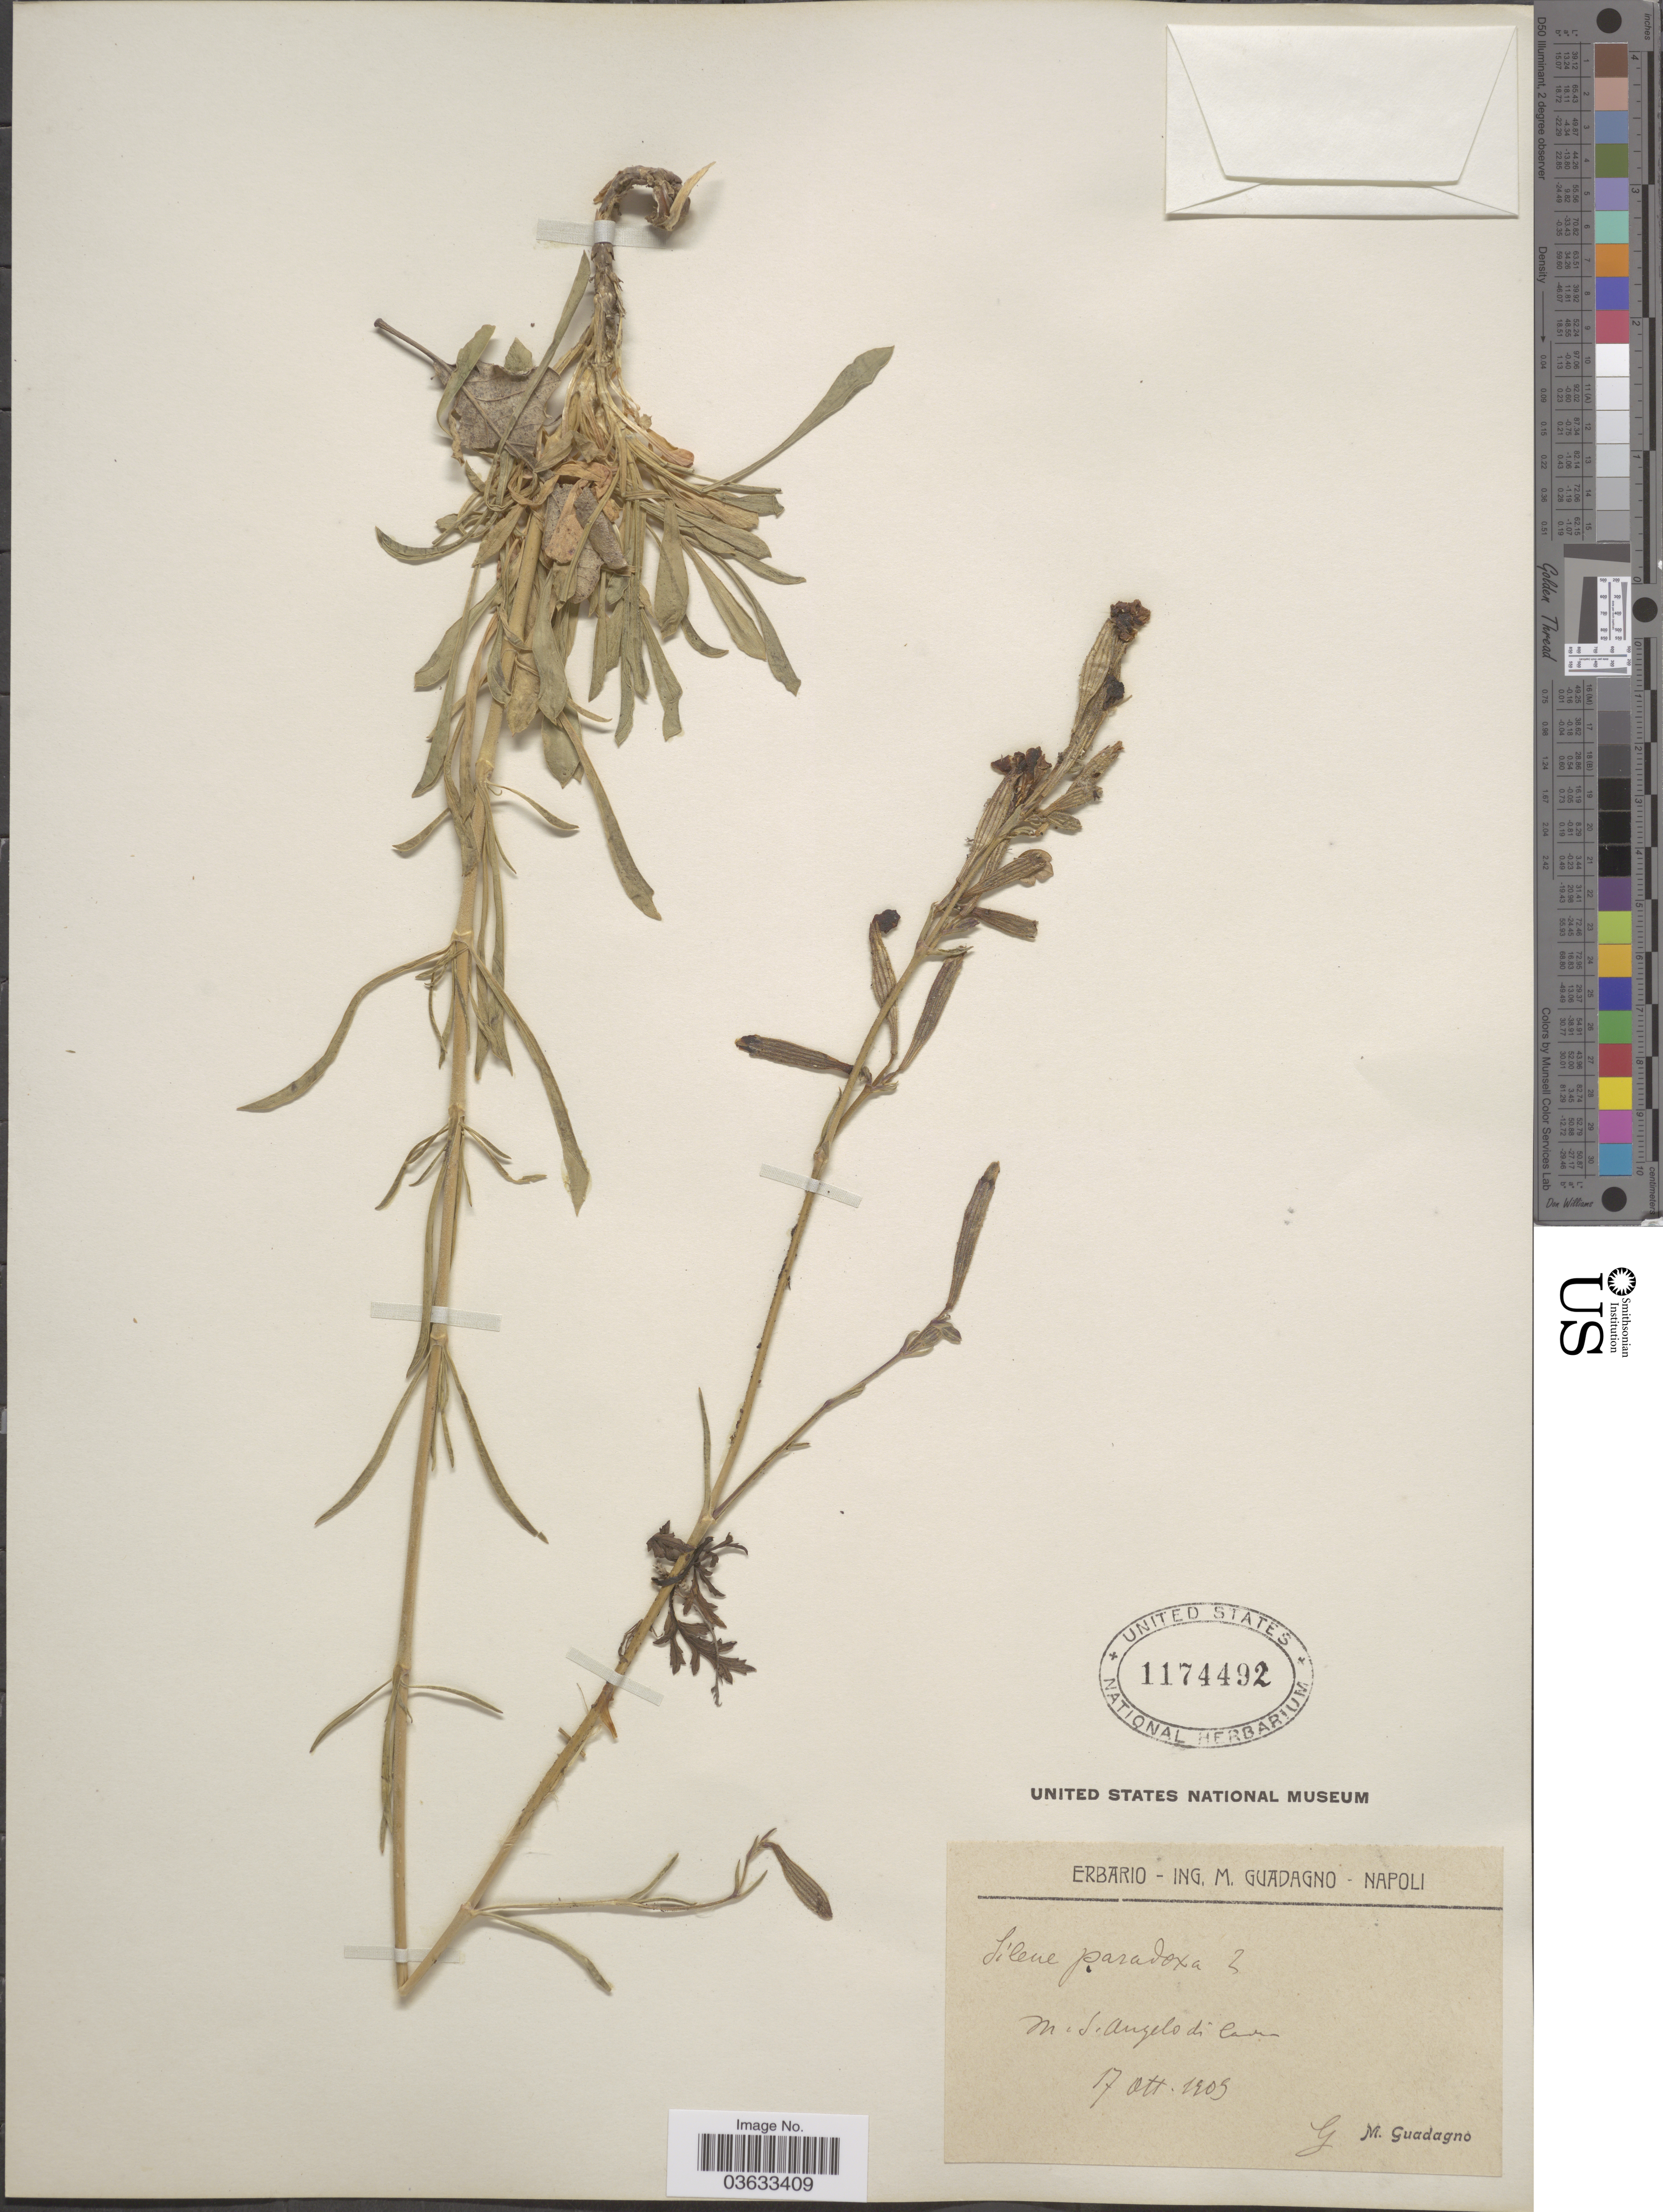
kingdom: Plantae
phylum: Tracheophyta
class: Magnoliopsida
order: Caryophyllales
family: Caryophyllaceae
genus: Silene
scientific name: Silene paradoxa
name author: L.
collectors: G. Guadagno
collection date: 1905-10-17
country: Italy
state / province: Campania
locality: M. S. Angelo di Cava [Monte Sant'Angelo di Cava]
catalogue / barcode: US 1174492